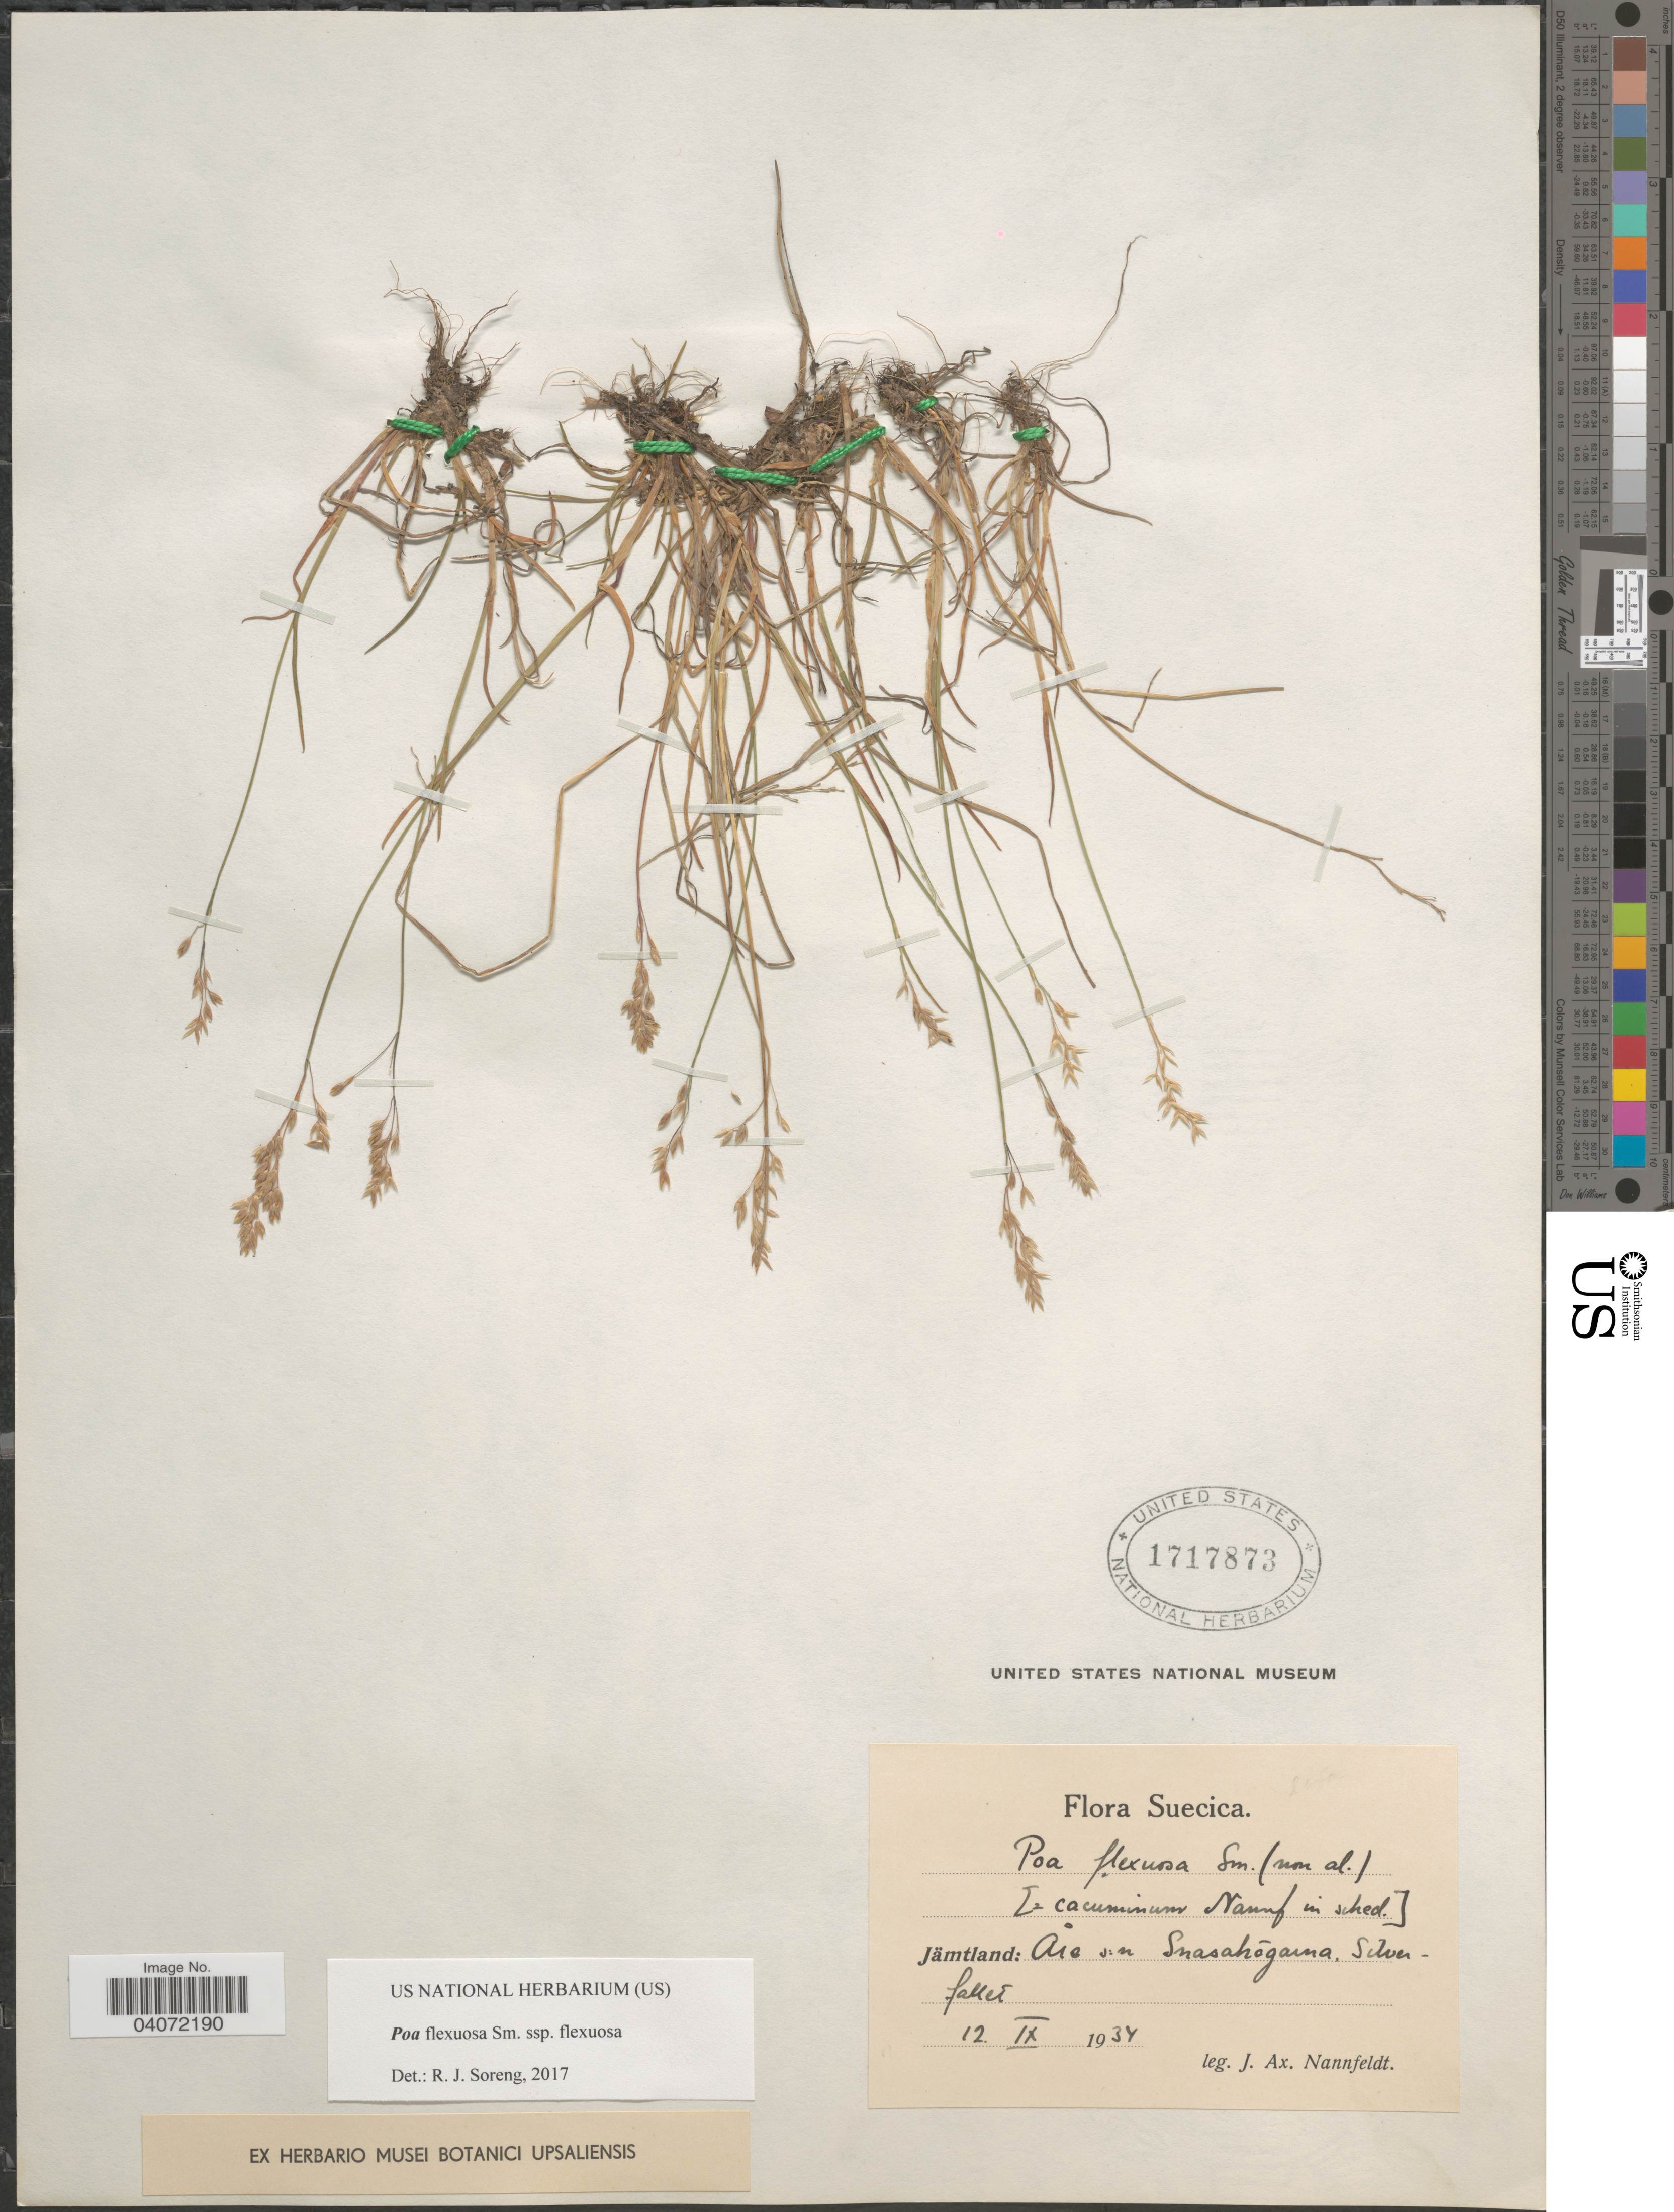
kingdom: Plantae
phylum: Tracheophyta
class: Liliopsida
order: Poales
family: Poaceae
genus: Poa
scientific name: Poa flexuosa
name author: Muhl.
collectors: J. Nannfeldt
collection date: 1934-09-12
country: Sweden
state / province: Jämtland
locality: Suecica. Jämtland: Aie s:n, Snasahögarna, Silverfallet.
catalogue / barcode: US 1717873